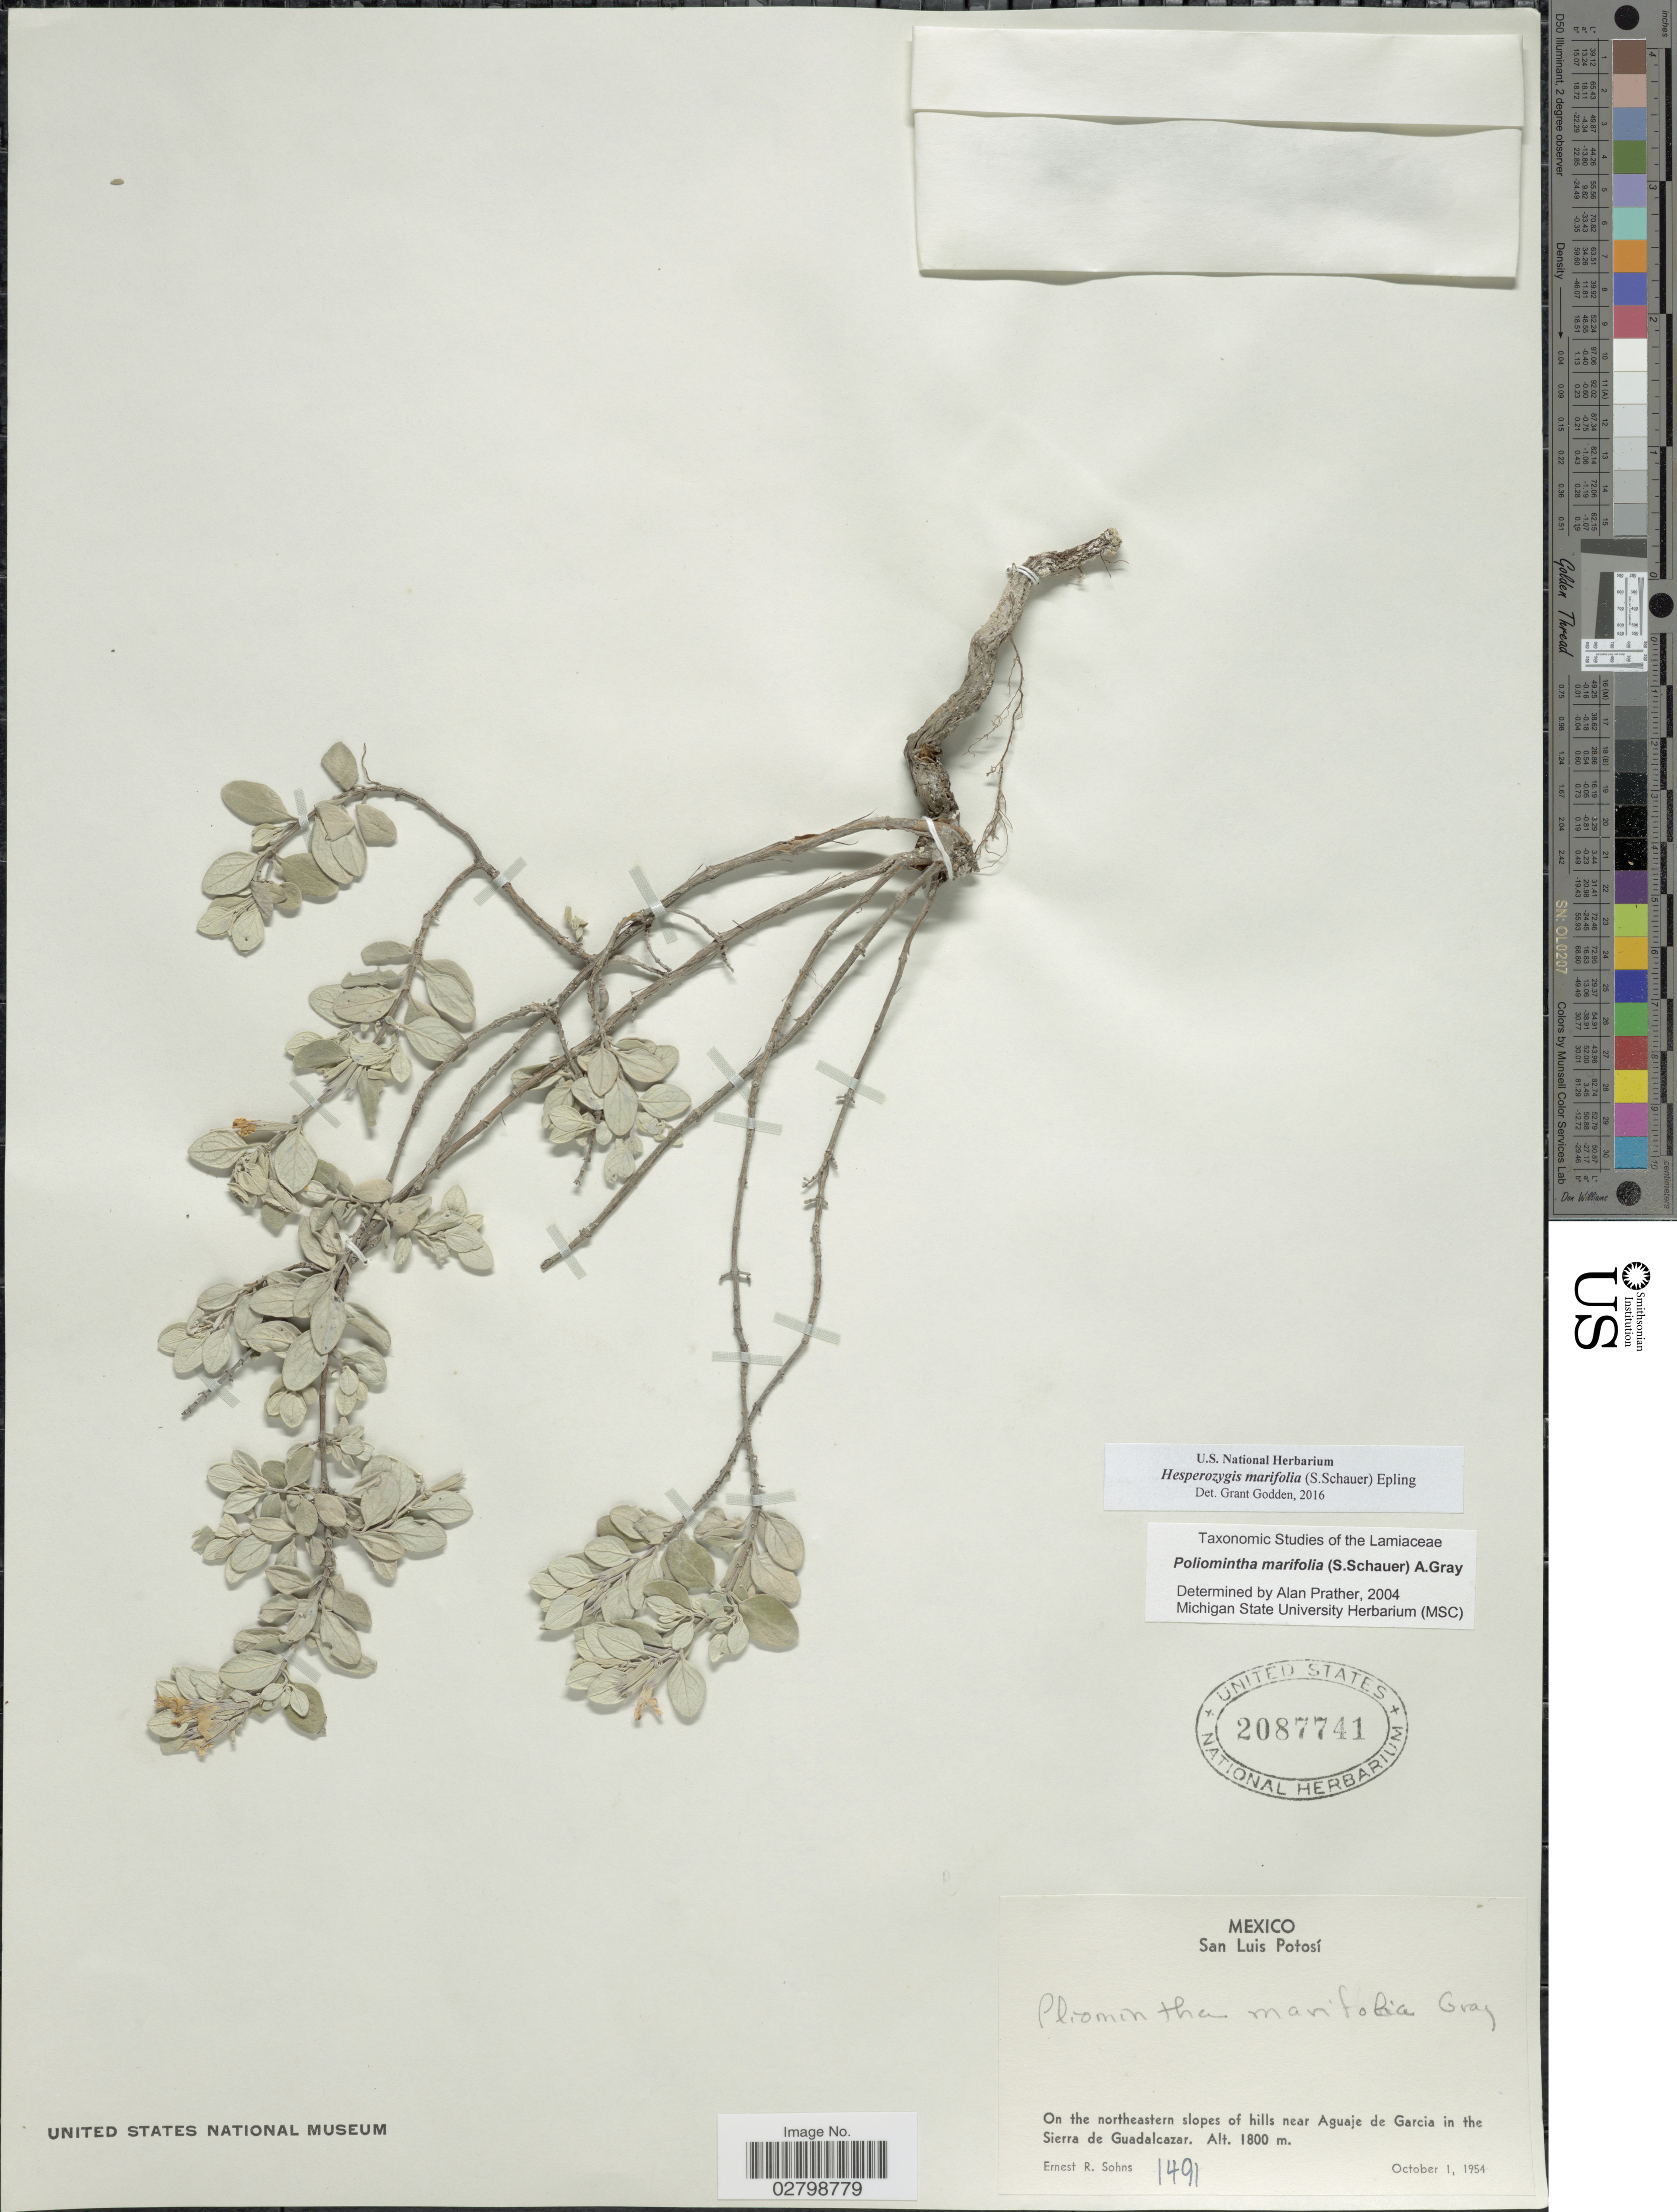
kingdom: Plantae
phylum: Tracheophyta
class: Magnoliopsida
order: Lamiales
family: Lamiaceae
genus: Hesperozygis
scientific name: Hesperozygis marifolia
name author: (S. Schauer) Epling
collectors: E. R. Sohns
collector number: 1491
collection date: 1954-10-01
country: Mexico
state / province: San Luis Potosí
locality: On the northeastern slopes of hills near Aguaje de Garcia in the Sierra de Guadalcazar.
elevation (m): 1800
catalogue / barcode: US 2087741